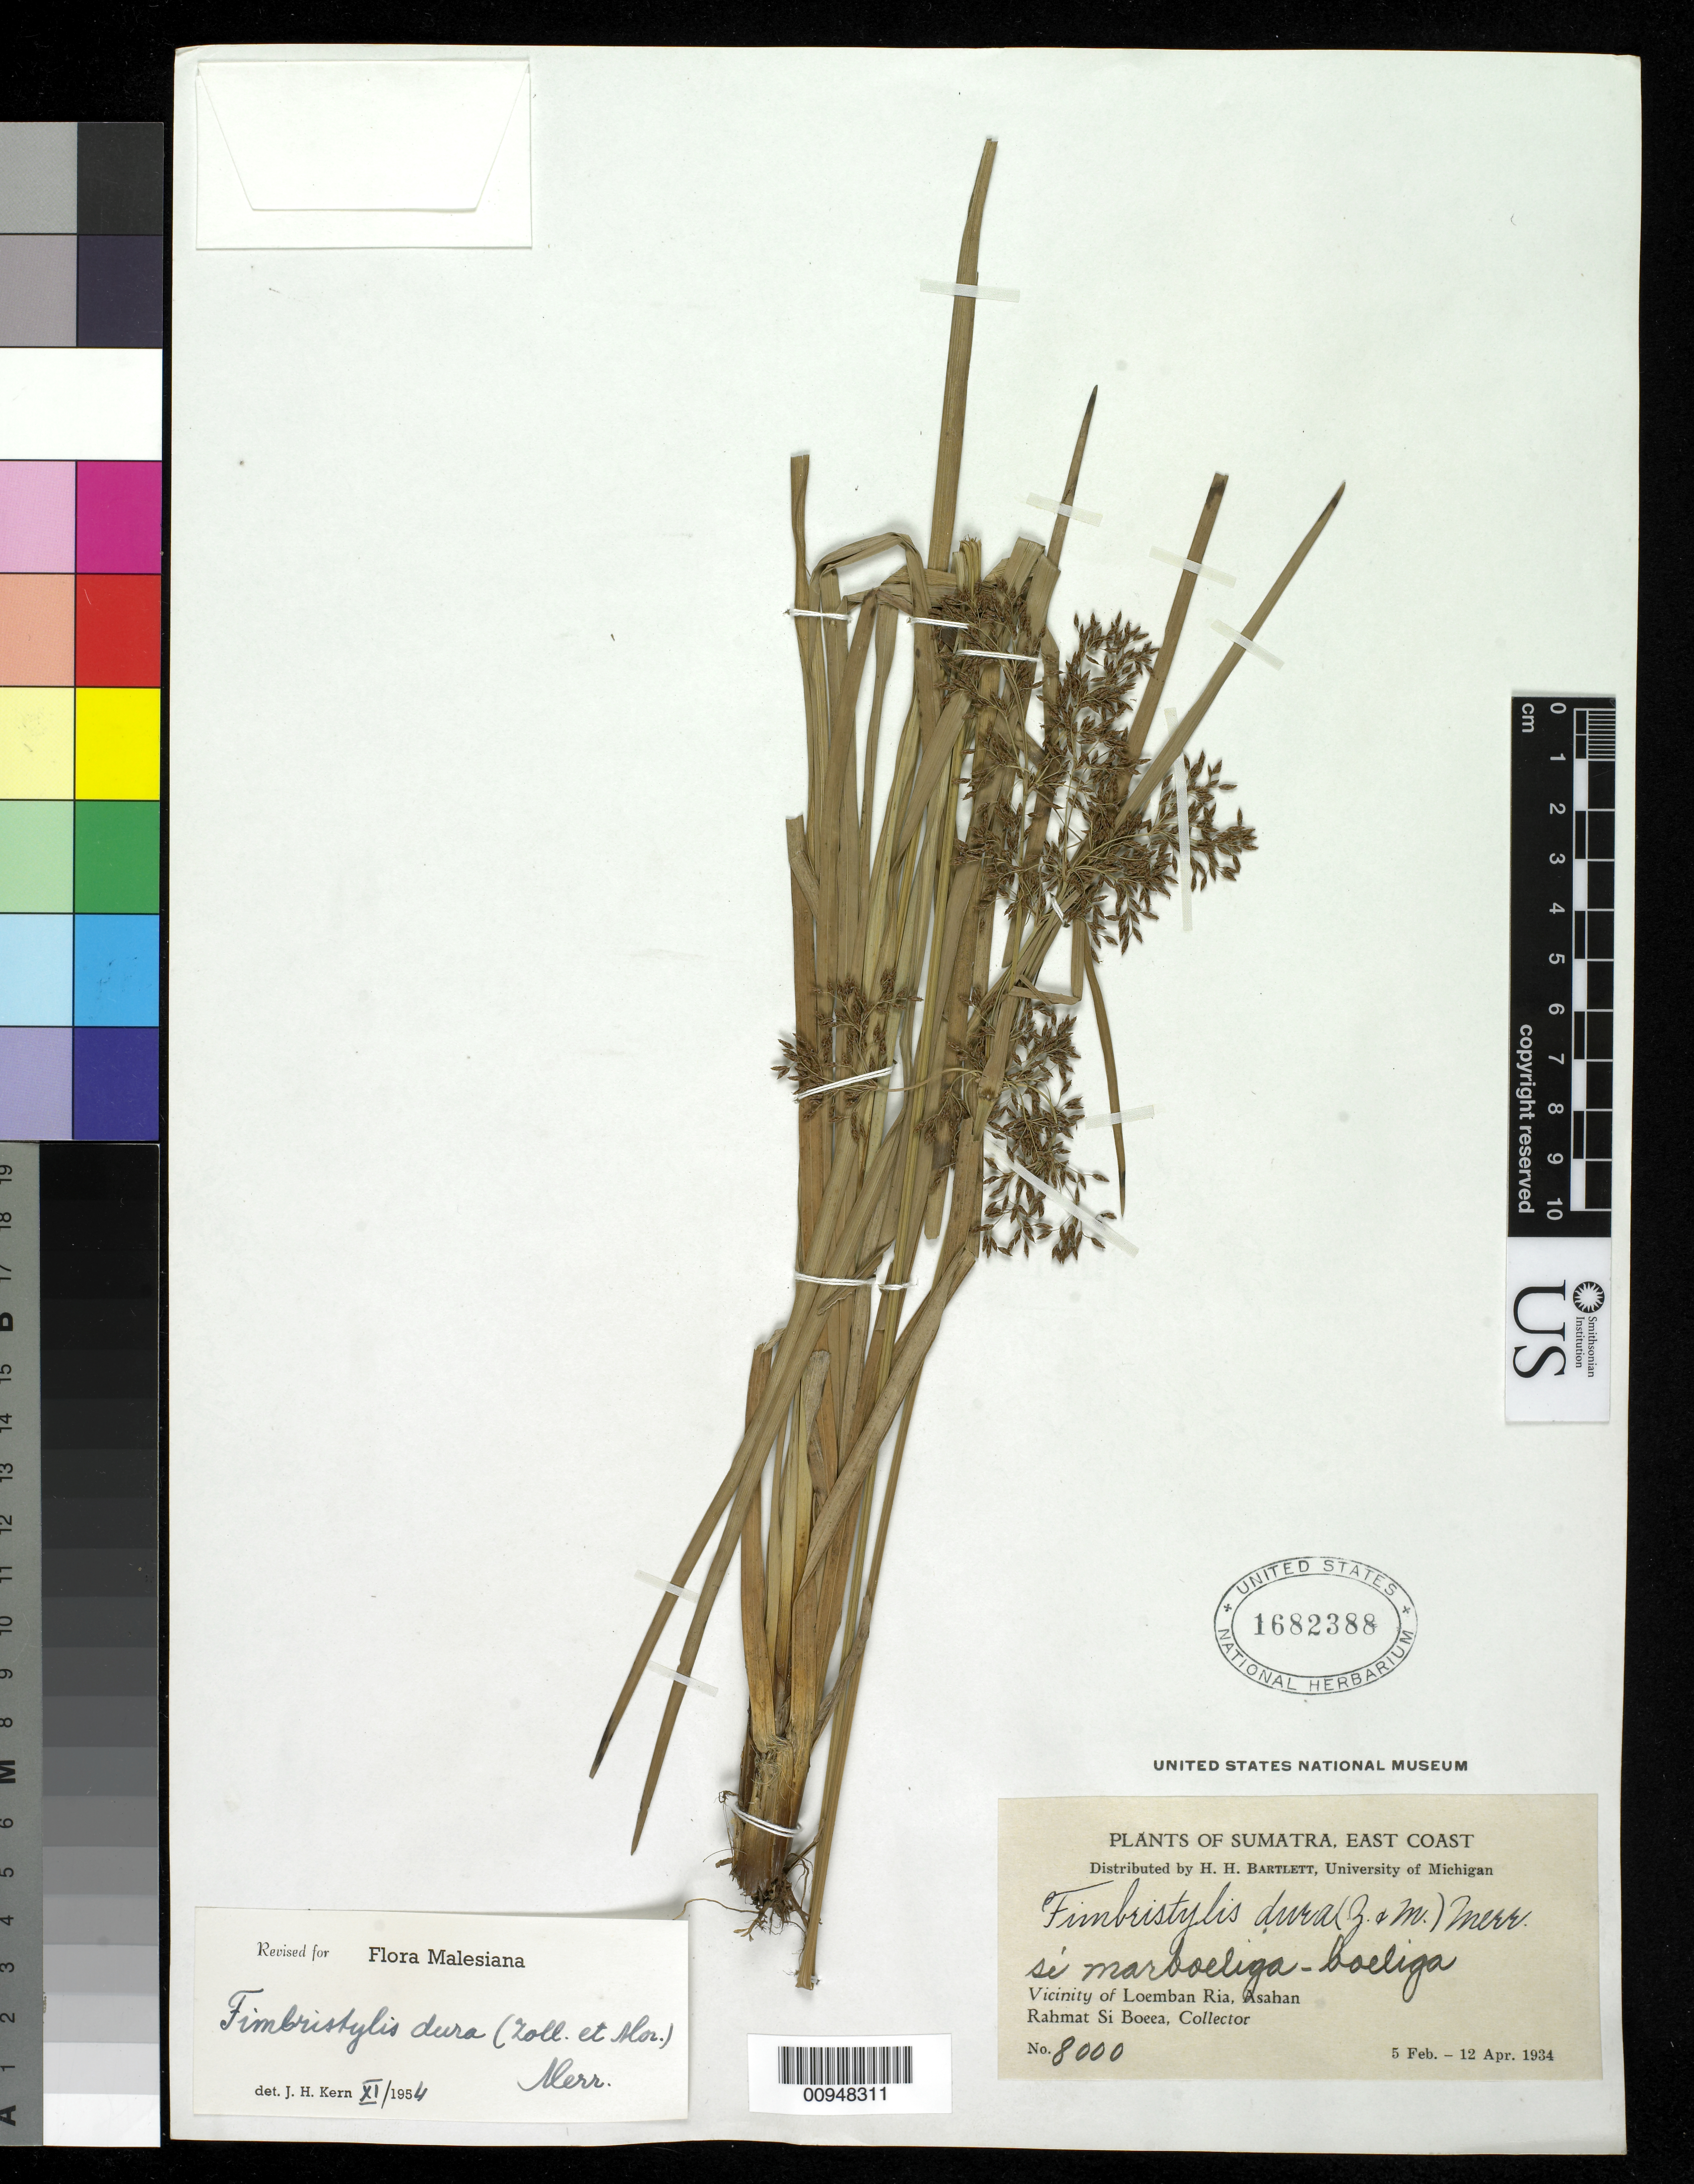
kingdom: Plantae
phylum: Tracheophyta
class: Liliopsida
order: Poales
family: Cyperaceae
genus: Fimbristylis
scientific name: Fimbristylis dura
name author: (Zoll. & Moritzi) Merr.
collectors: Rahmat Si Boeea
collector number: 8000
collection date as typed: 05 Feb 1934 to 12 Apr 1934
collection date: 1934-02-05/1934-04-12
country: Indonesia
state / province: Sumatra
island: Sumatra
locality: Vicinity of Loemban Ria, Asahan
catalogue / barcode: US 1682388